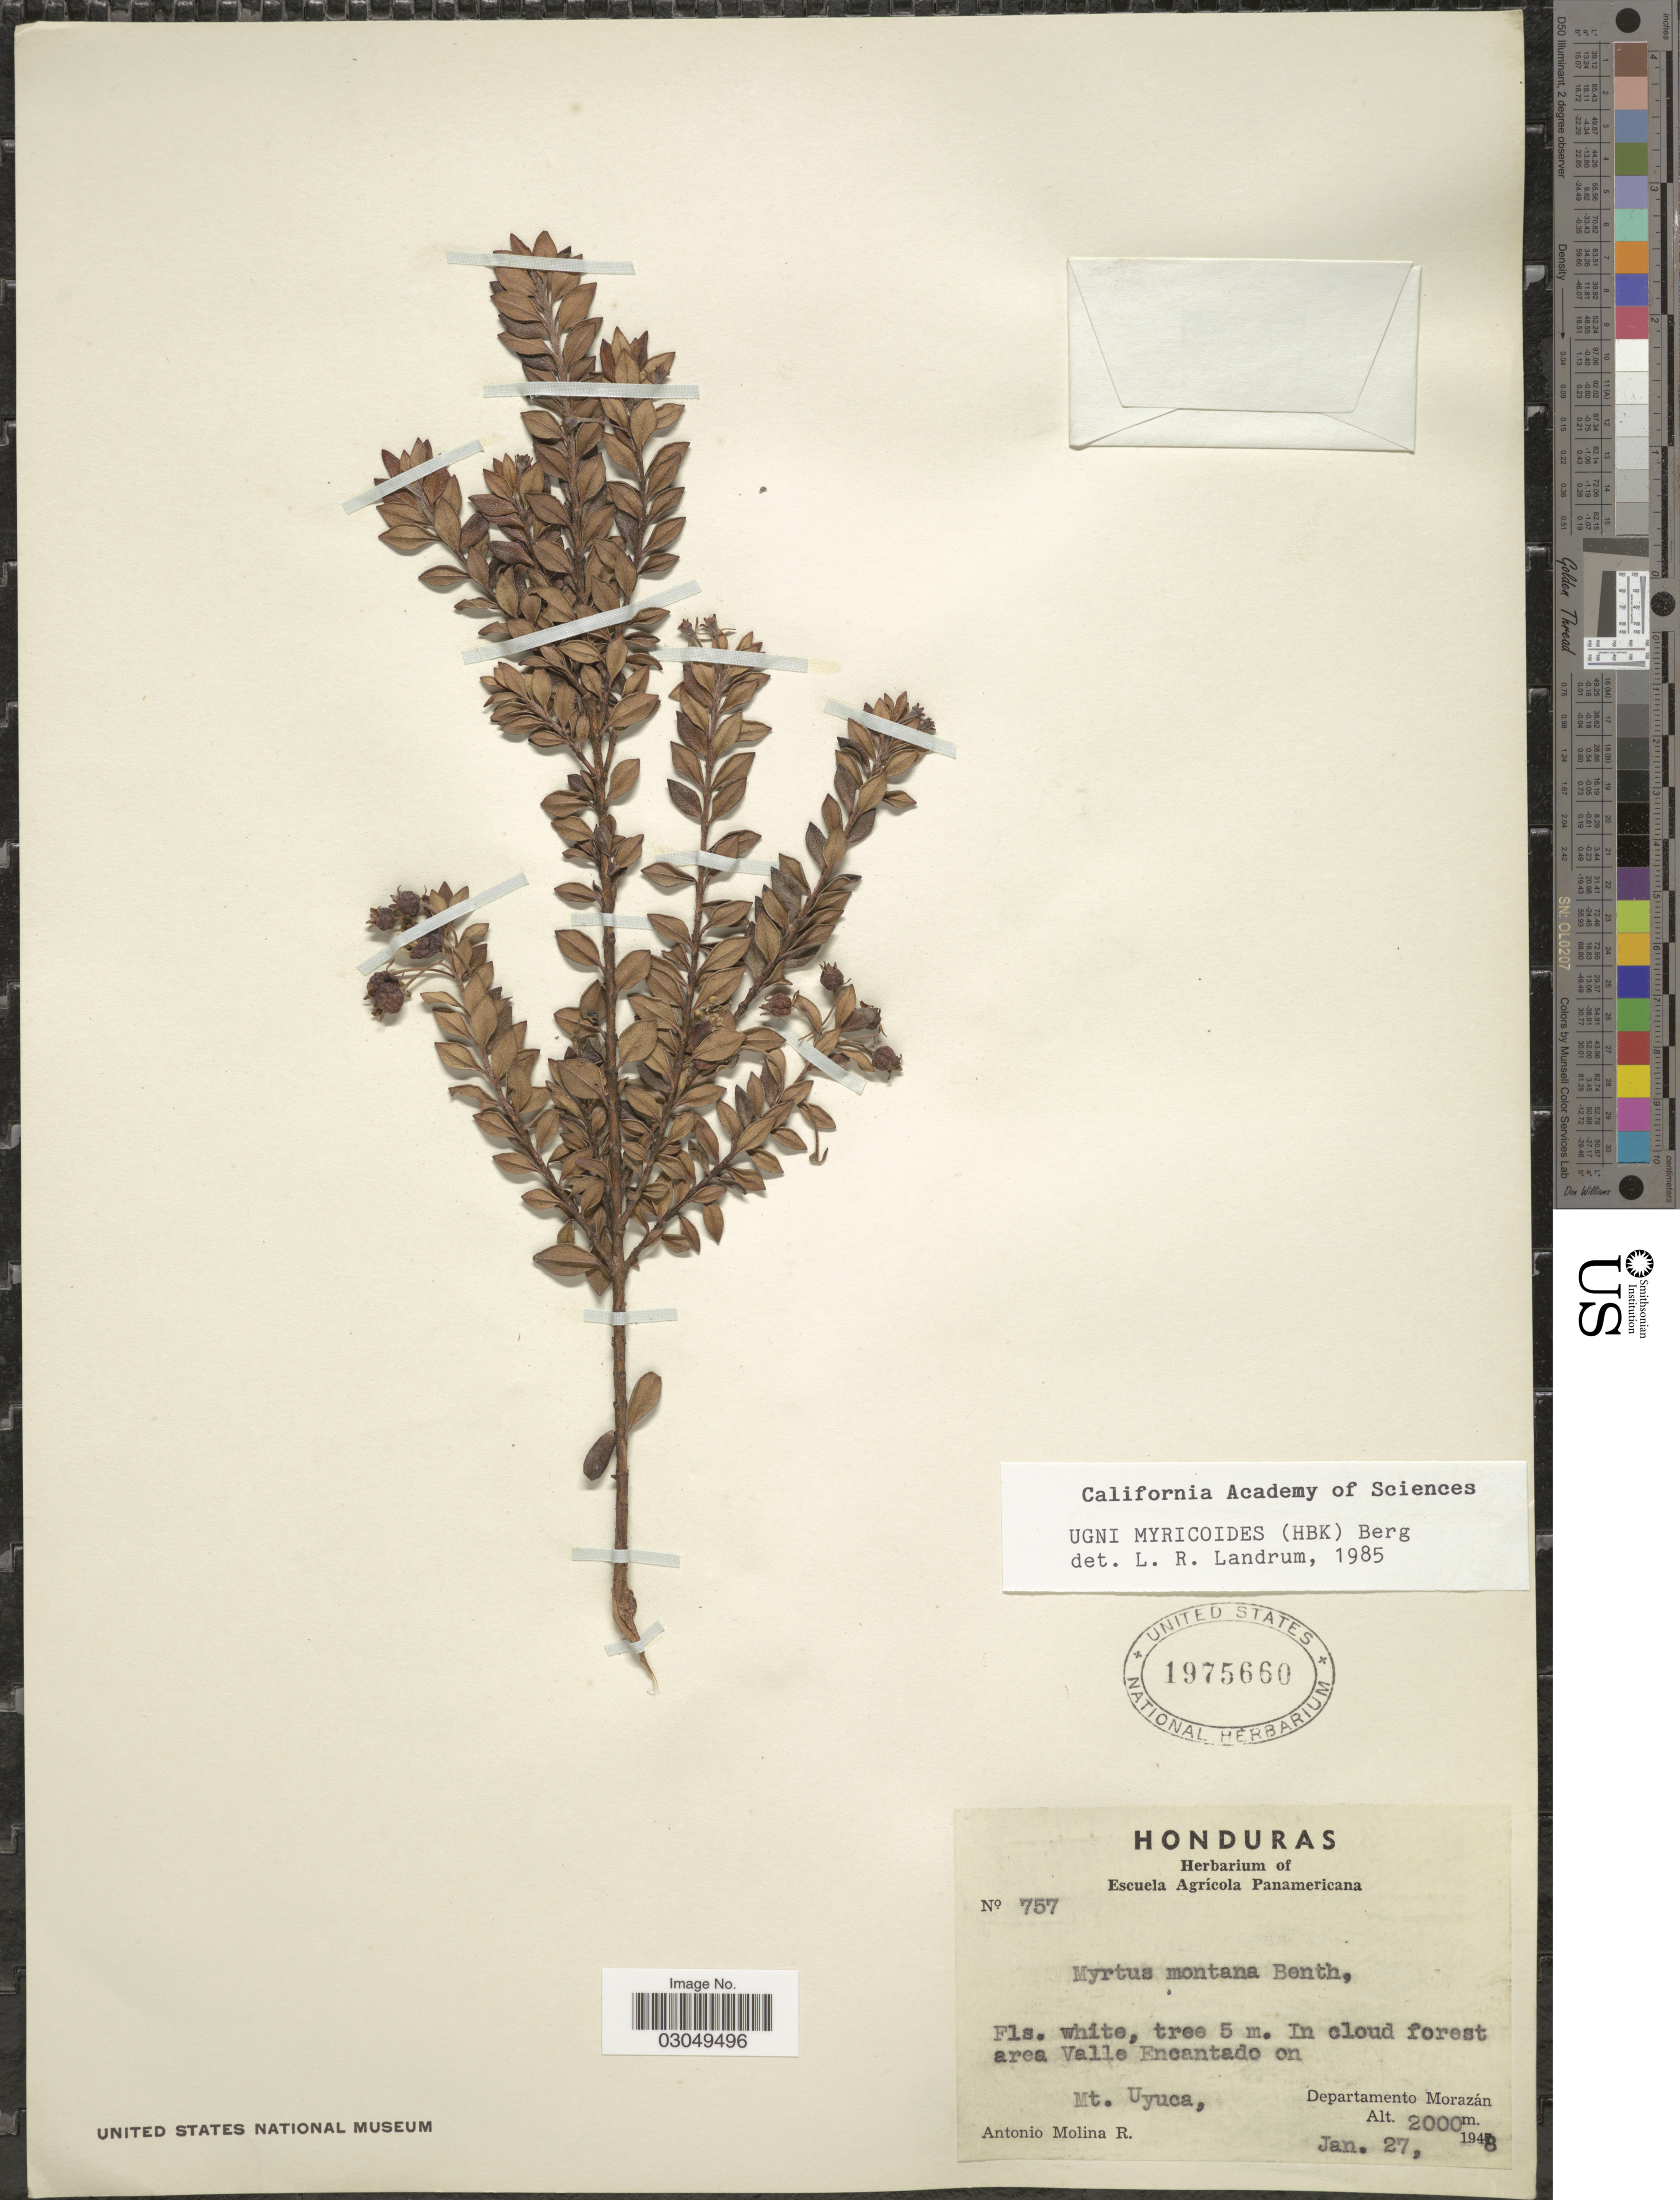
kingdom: Plantae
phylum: Tracheophyta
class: Magnoliopsida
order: Myrtales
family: Myrtaceae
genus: Ugni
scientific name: Ugni myricoides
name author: (Kunth) O. Berg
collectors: A. Molina R.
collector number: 757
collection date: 1948-01-27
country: Honduras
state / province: Fco. Morazán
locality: In cloud forest area Valle Encantado on Mt. Uyuca, Departamento Morazán.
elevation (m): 2000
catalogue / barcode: US 1975660